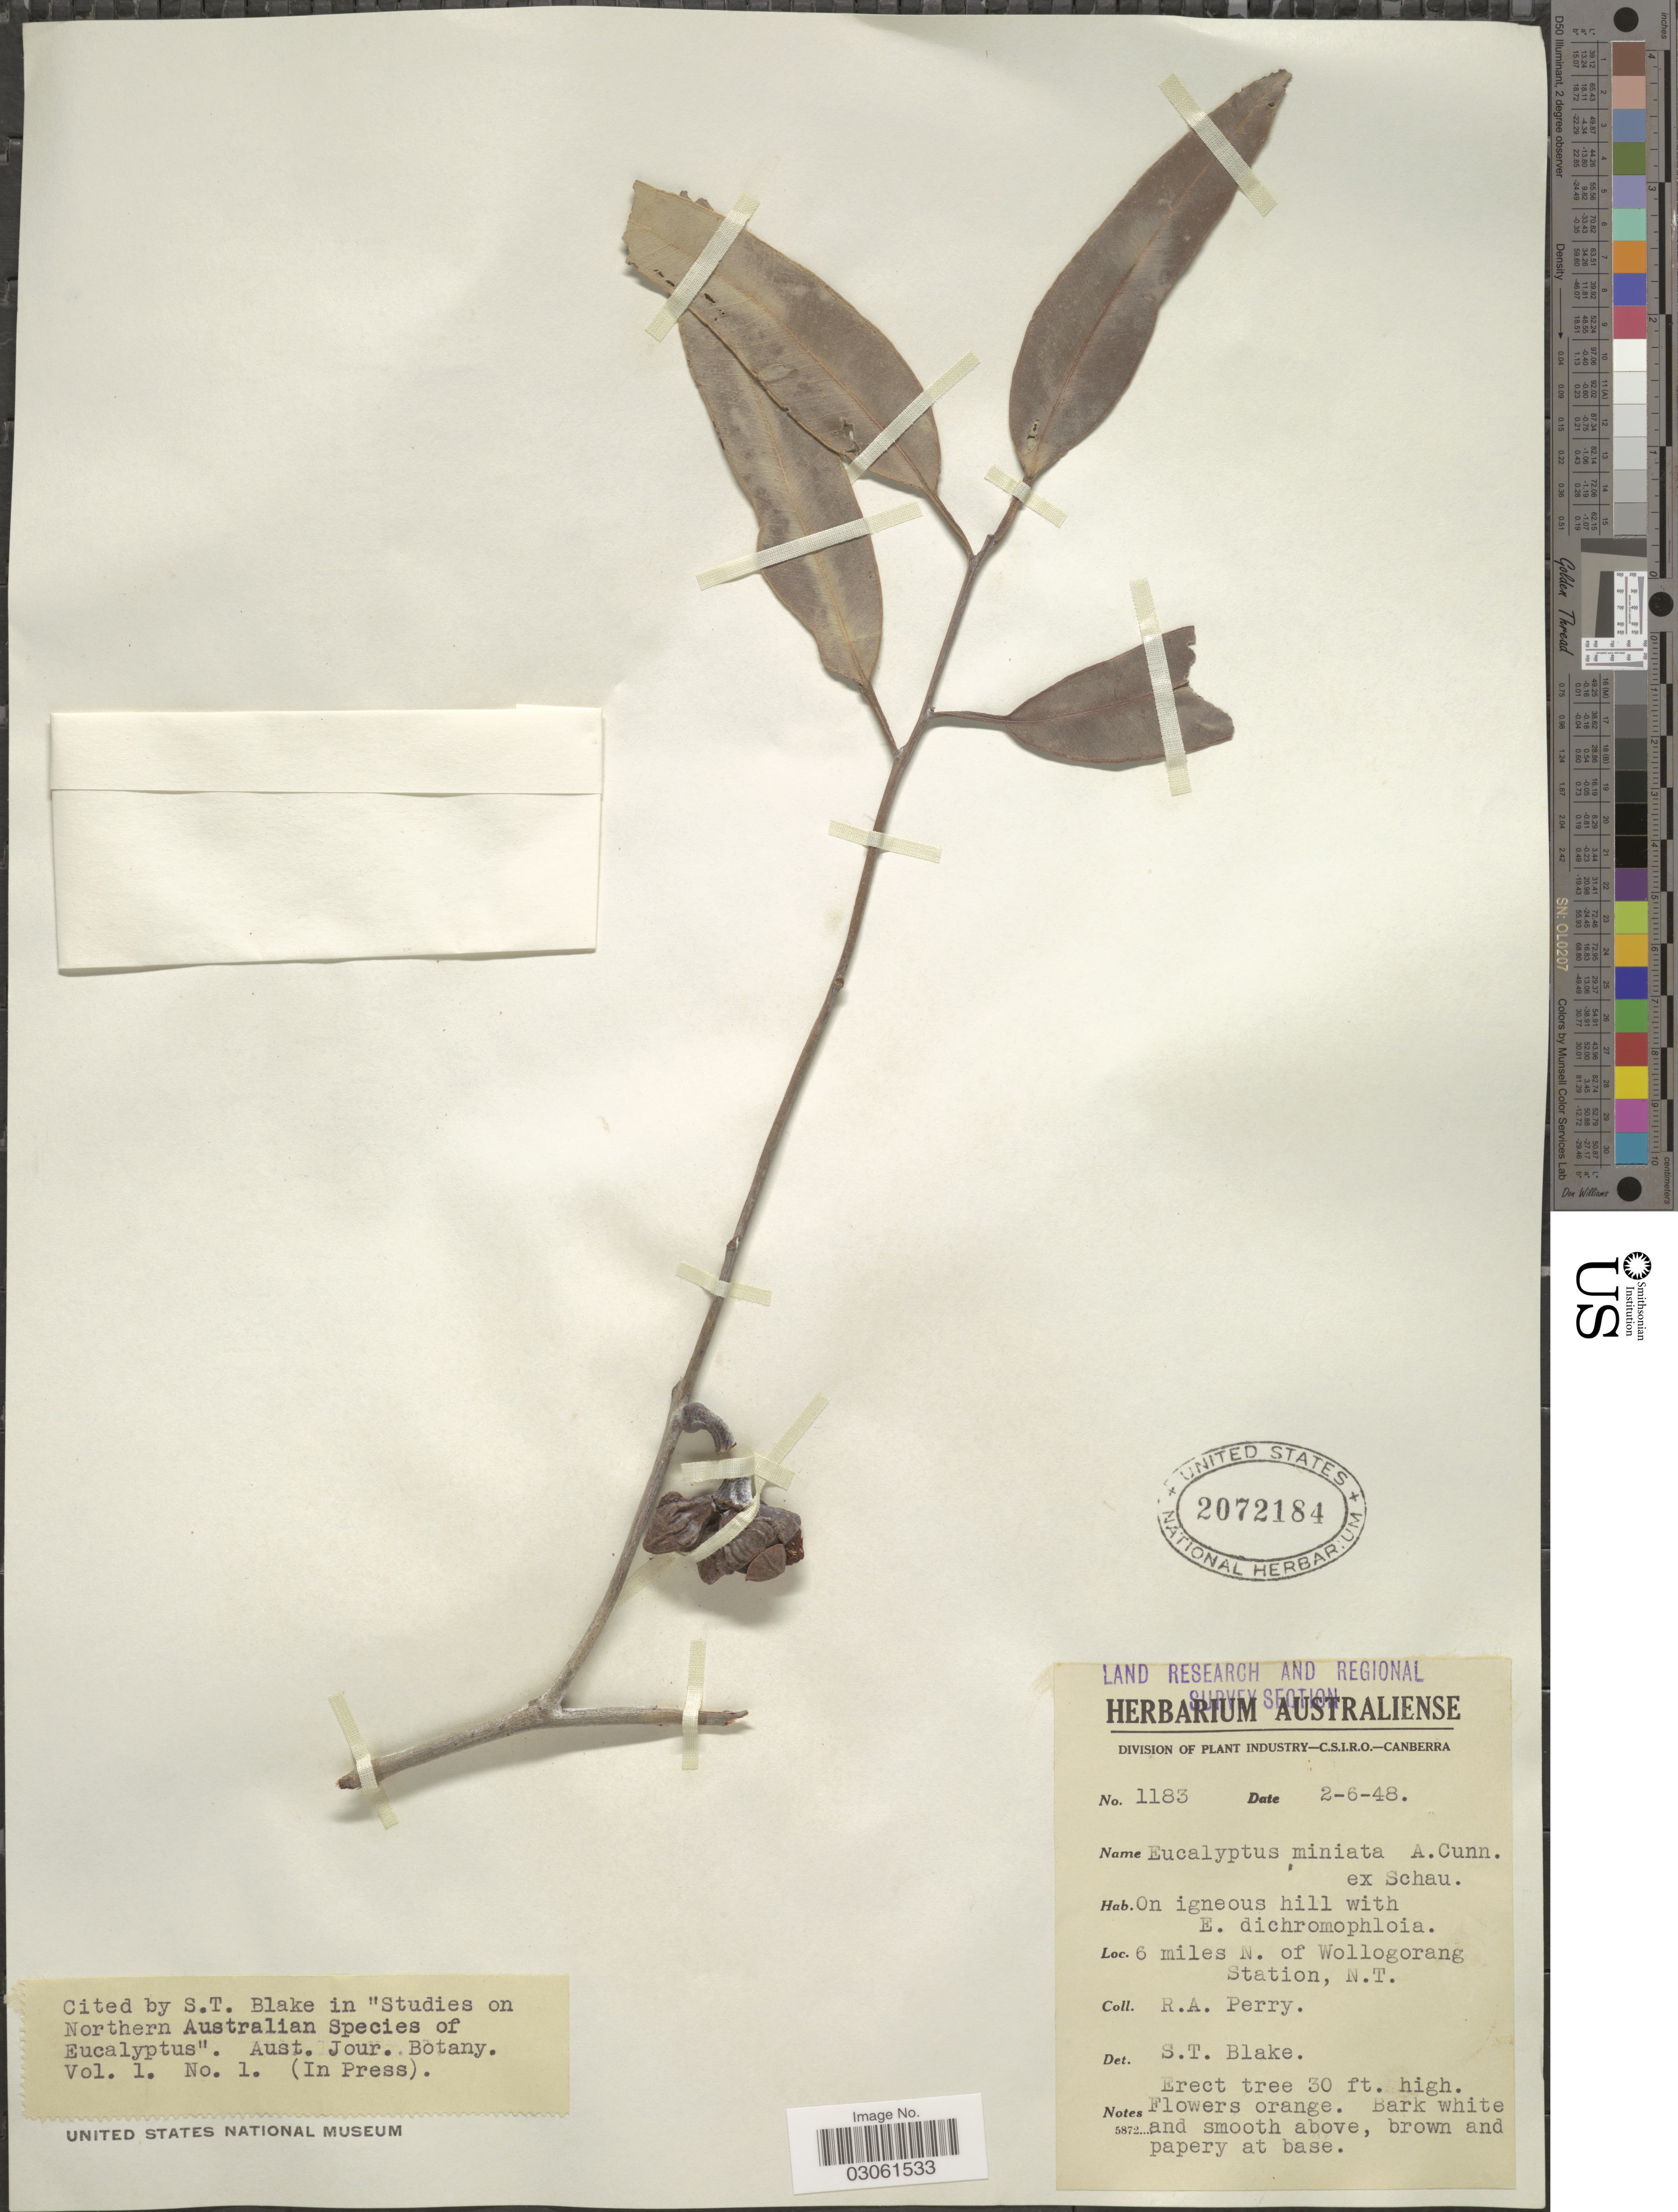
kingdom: Plantae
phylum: Tracheophyta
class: Magnoliopsida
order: Myrtales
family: Myrtaceae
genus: Eucalyptus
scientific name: Eucalyptus miniata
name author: Shauer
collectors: Perry, R. A.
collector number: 1183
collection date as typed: Transcribed d/m/y: 2/6/48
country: Australia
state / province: Northern Territory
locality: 6 miles N. of Wollogorang Station, N. T.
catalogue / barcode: US 2072184